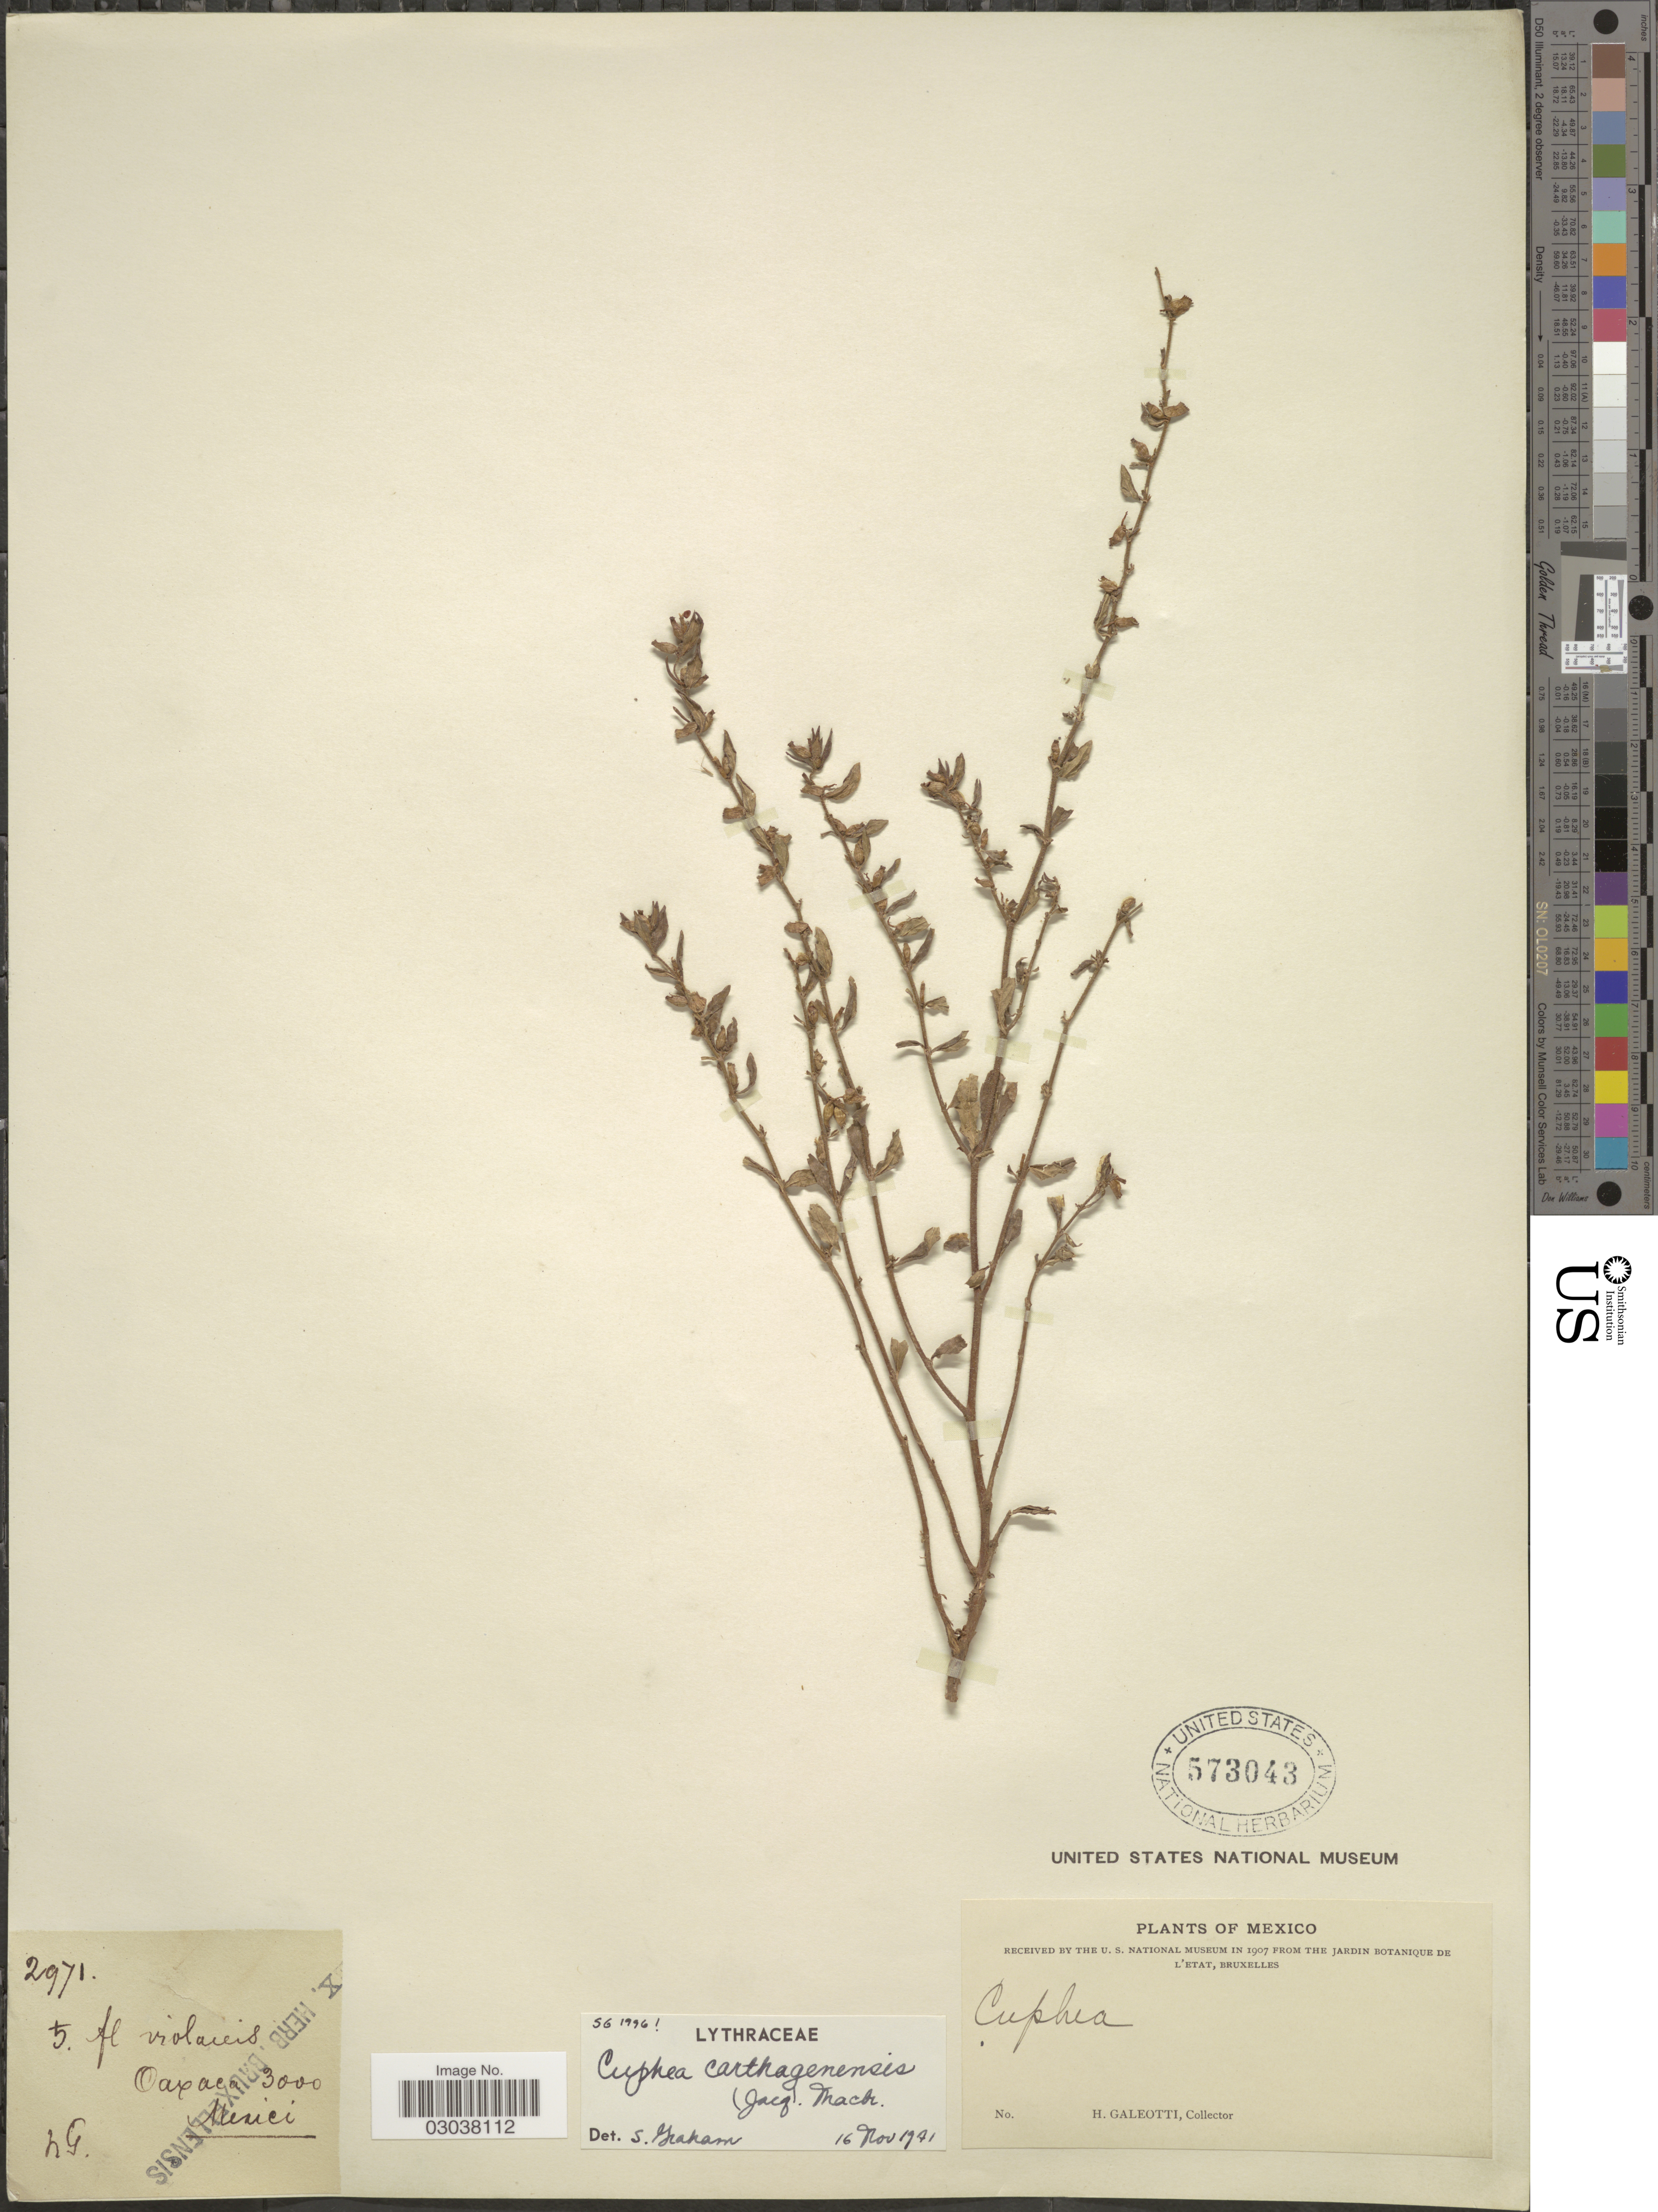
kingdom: Plantae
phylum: Tracheophyta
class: Magnoliopsida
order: Myrtales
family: Lythraceae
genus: Cuphea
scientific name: Cuphea carthagenensis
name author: (Jacq.) J.F. Macbr.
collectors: H. G. Galeotti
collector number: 2971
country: Mexico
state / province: Oaxaca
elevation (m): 914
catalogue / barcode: US 573043